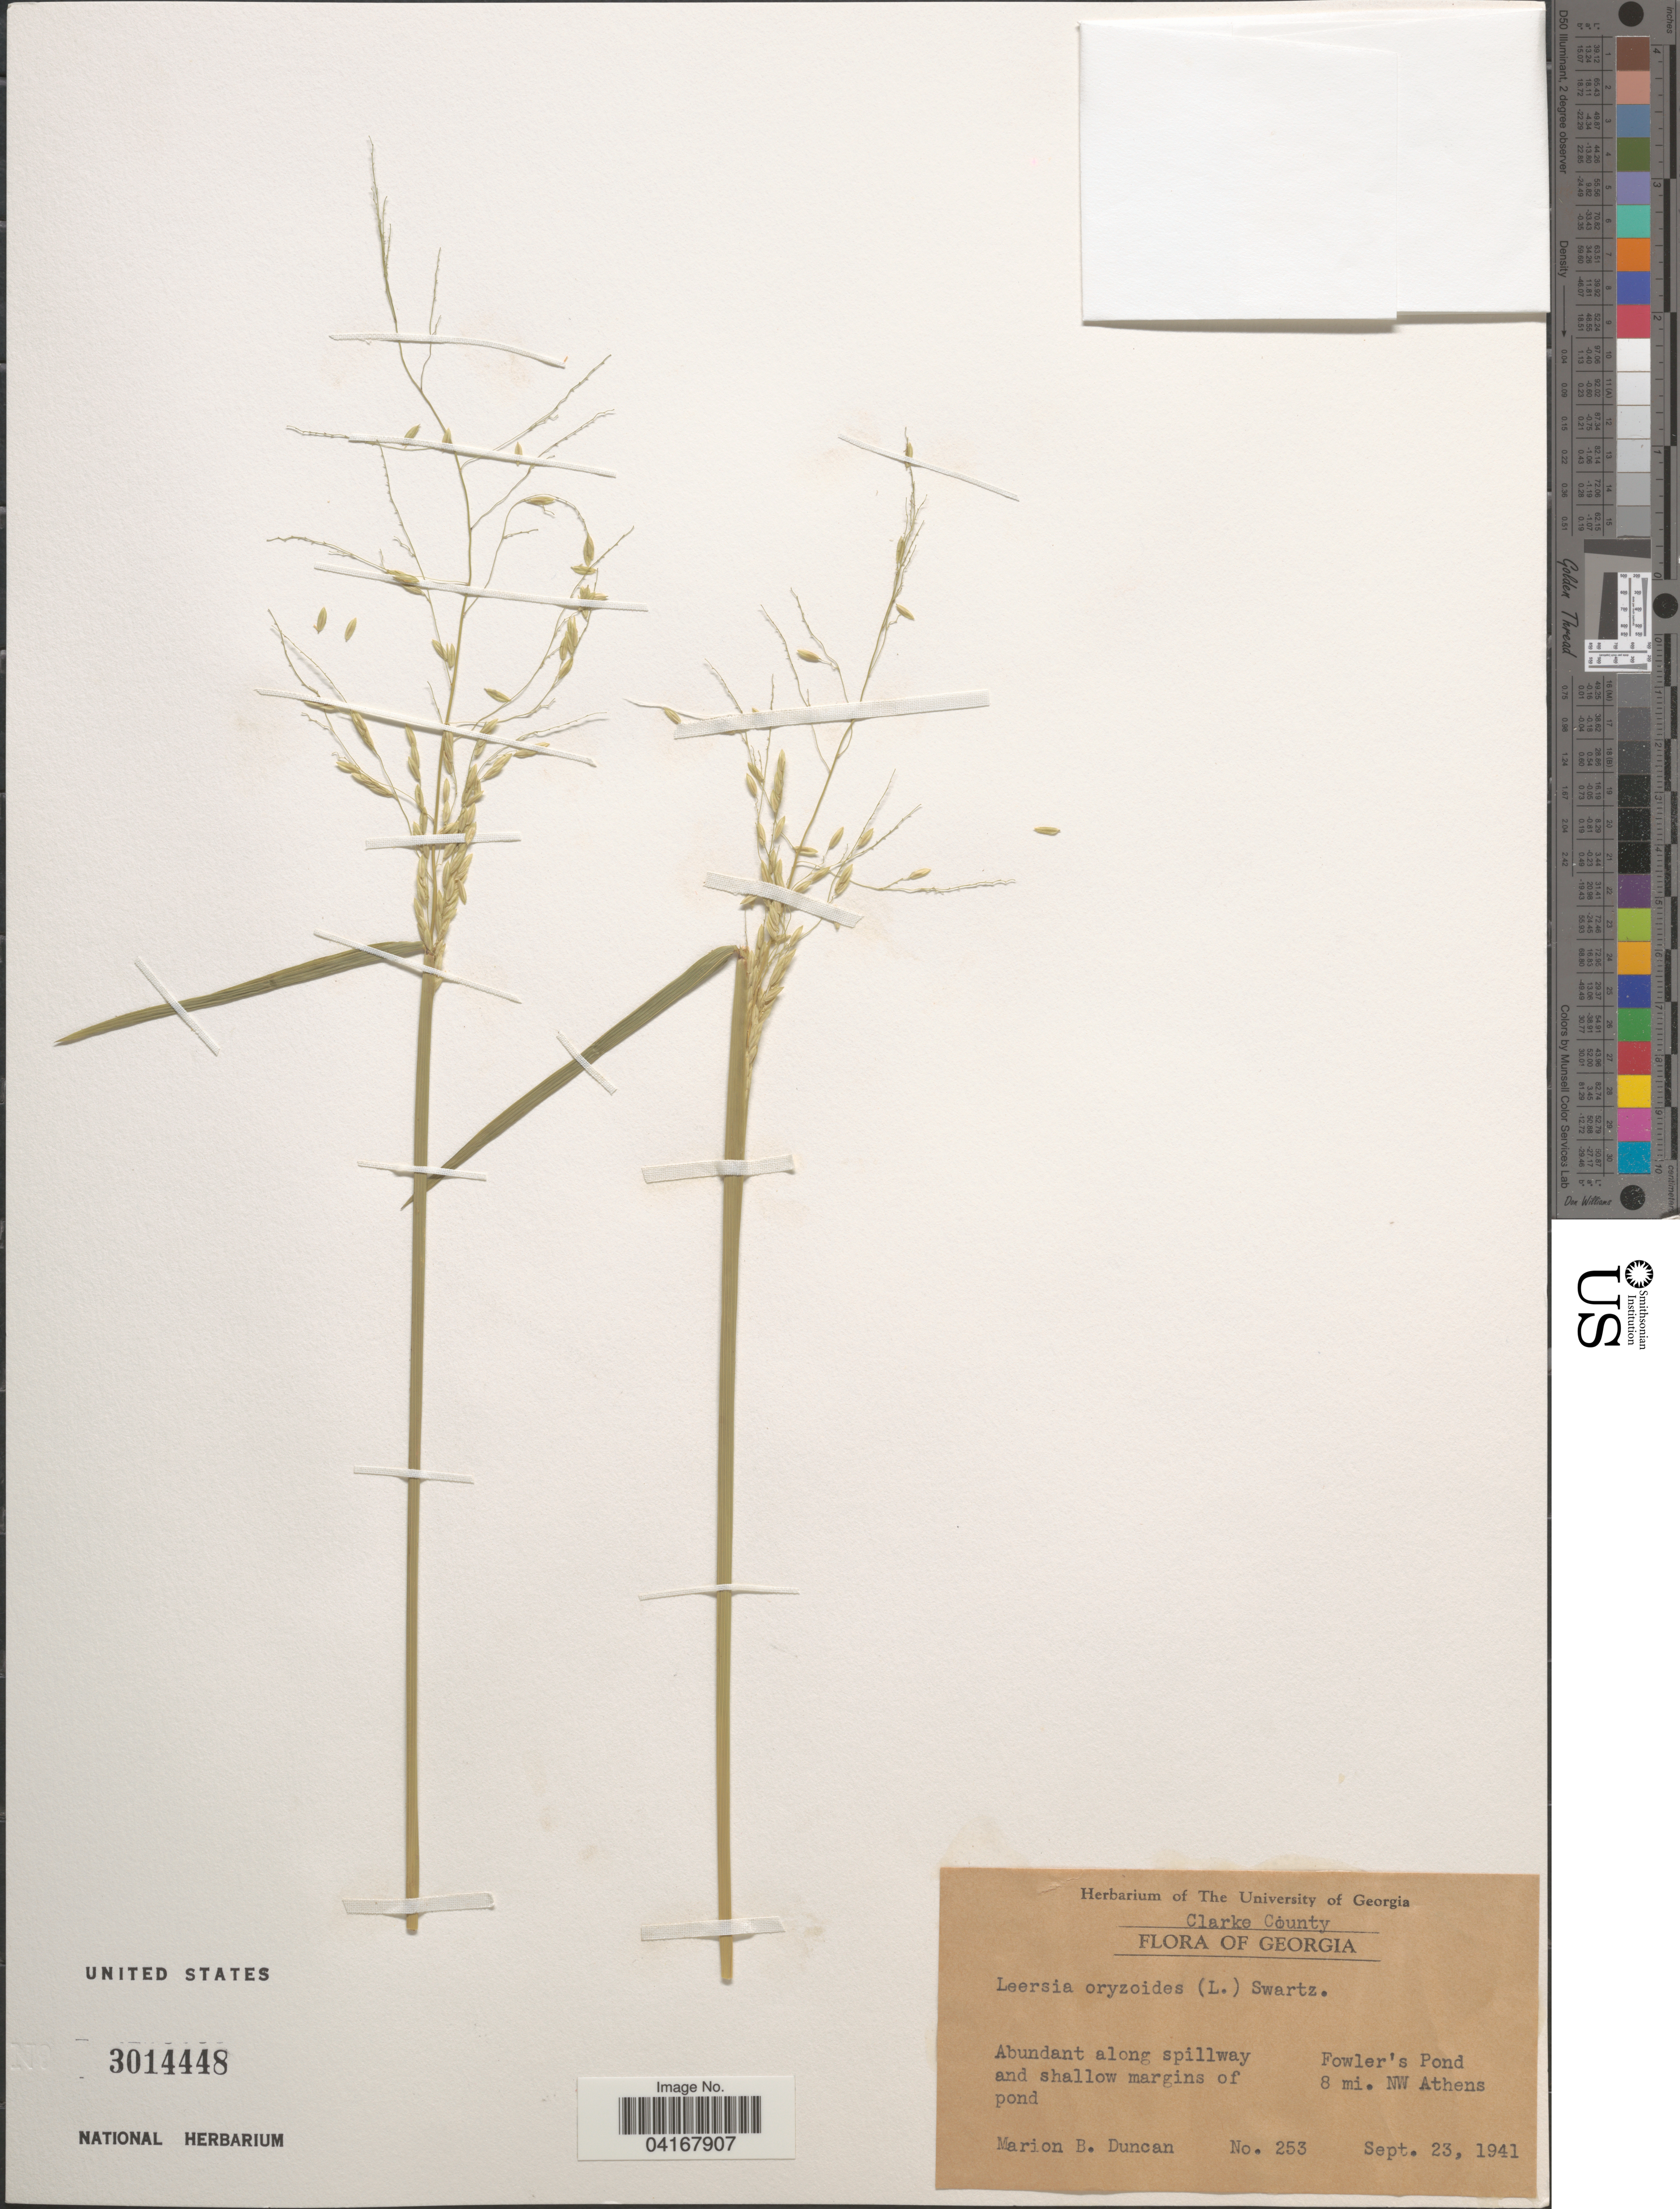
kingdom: Plantae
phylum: Tracheophyta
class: Liliopsida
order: Poales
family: Poaceae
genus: Leersia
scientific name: Leersia oryzoides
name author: (L.) Sw.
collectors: M. Duncan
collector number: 253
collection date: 1941-09-23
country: United States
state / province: Georgia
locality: Clarke County. Fowler's Pond. 8 mi. NW Athens.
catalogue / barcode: US 3014448